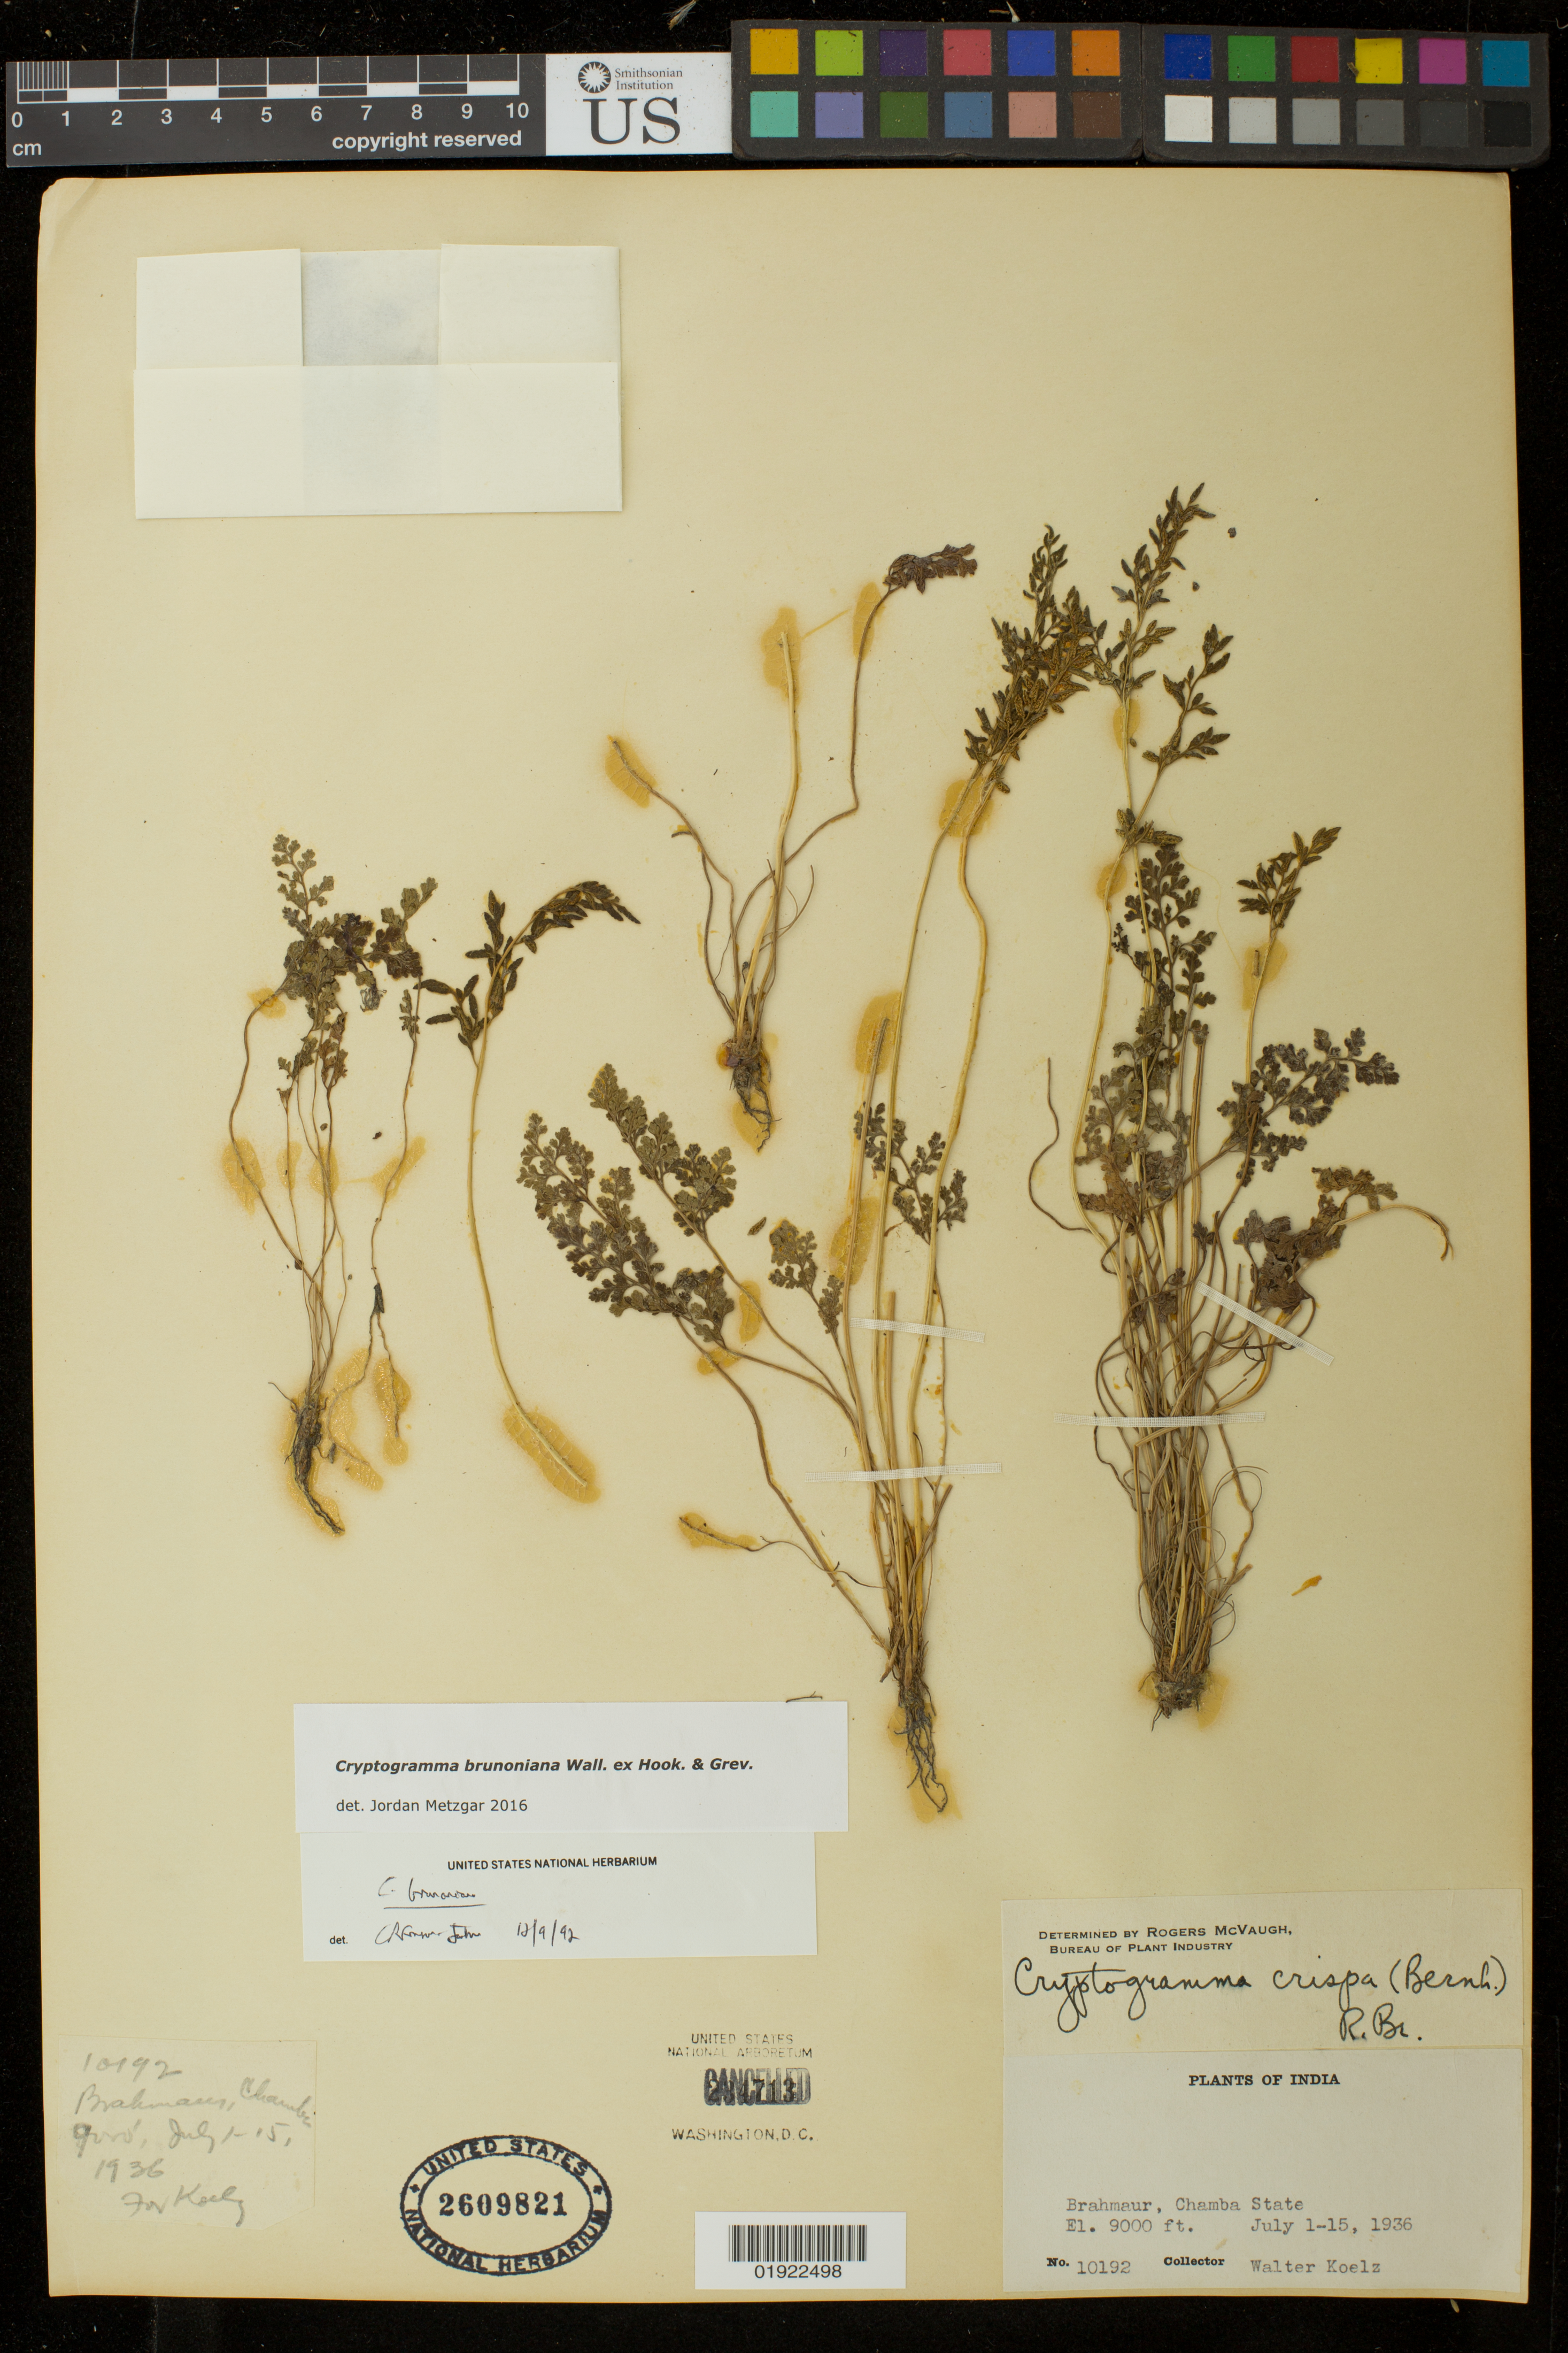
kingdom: Plantae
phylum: Tracheophyta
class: Polypodiopsida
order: Polypodiales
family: Pteridaceae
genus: Cryptogramma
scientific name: Cryptogramma brunoniana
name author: Wall. ex Hook. & Grev.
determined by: Metzgar, Jordan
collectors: W. Koelz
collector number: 10192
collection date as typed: July 1-15, 1936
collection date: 1936-07-01/1936-07-15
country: India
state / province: Himachal Pradesh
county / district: Chamba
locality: Brahmaru, Chamba State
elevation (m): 2743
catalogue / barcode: US 2609821